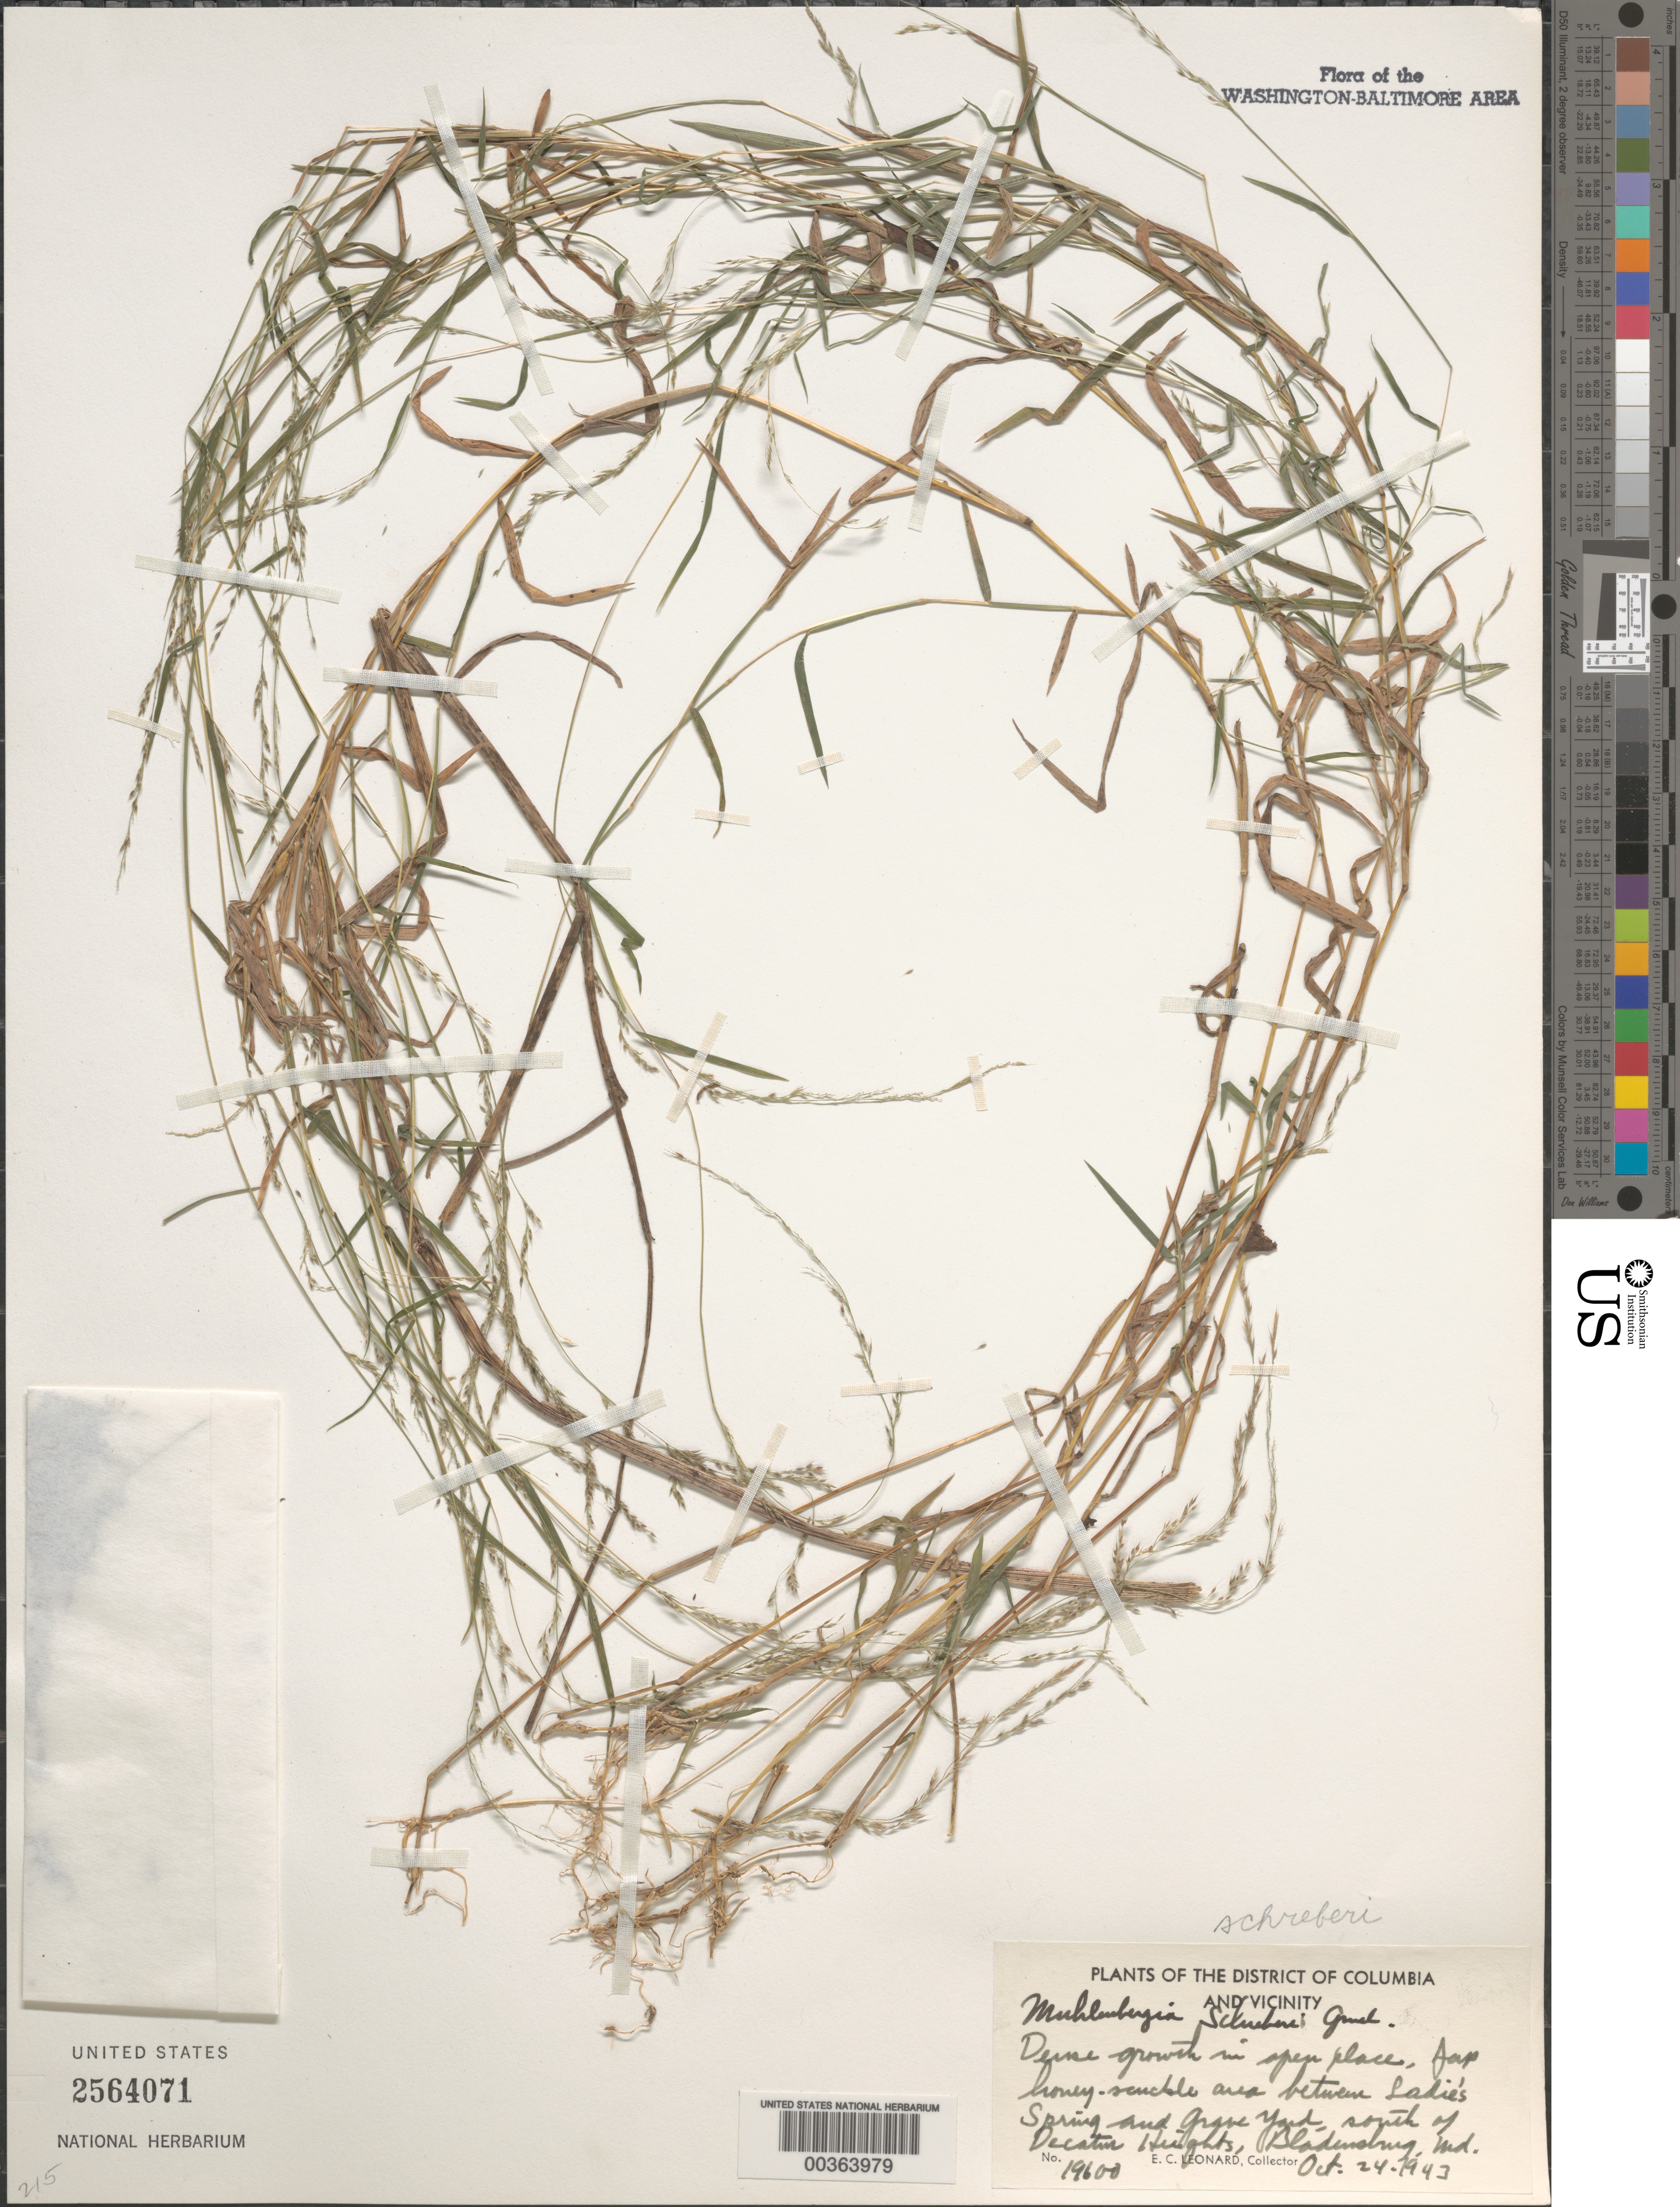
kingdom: Plantae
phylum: Tracheophyta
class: Liliopsida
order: Poales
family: Poaceae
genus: Muhlenbergia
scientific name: Muhlenbergia schreberi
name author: J.F. Gmel.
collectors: E. C. Leonard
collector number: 19600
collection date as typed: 24 Oct 1943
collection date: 1943-10-24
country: United States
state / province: Maryland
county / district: Prince George's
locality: South of Decatur Heights, Bladensburg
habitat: In open place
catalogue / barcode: US 2564071